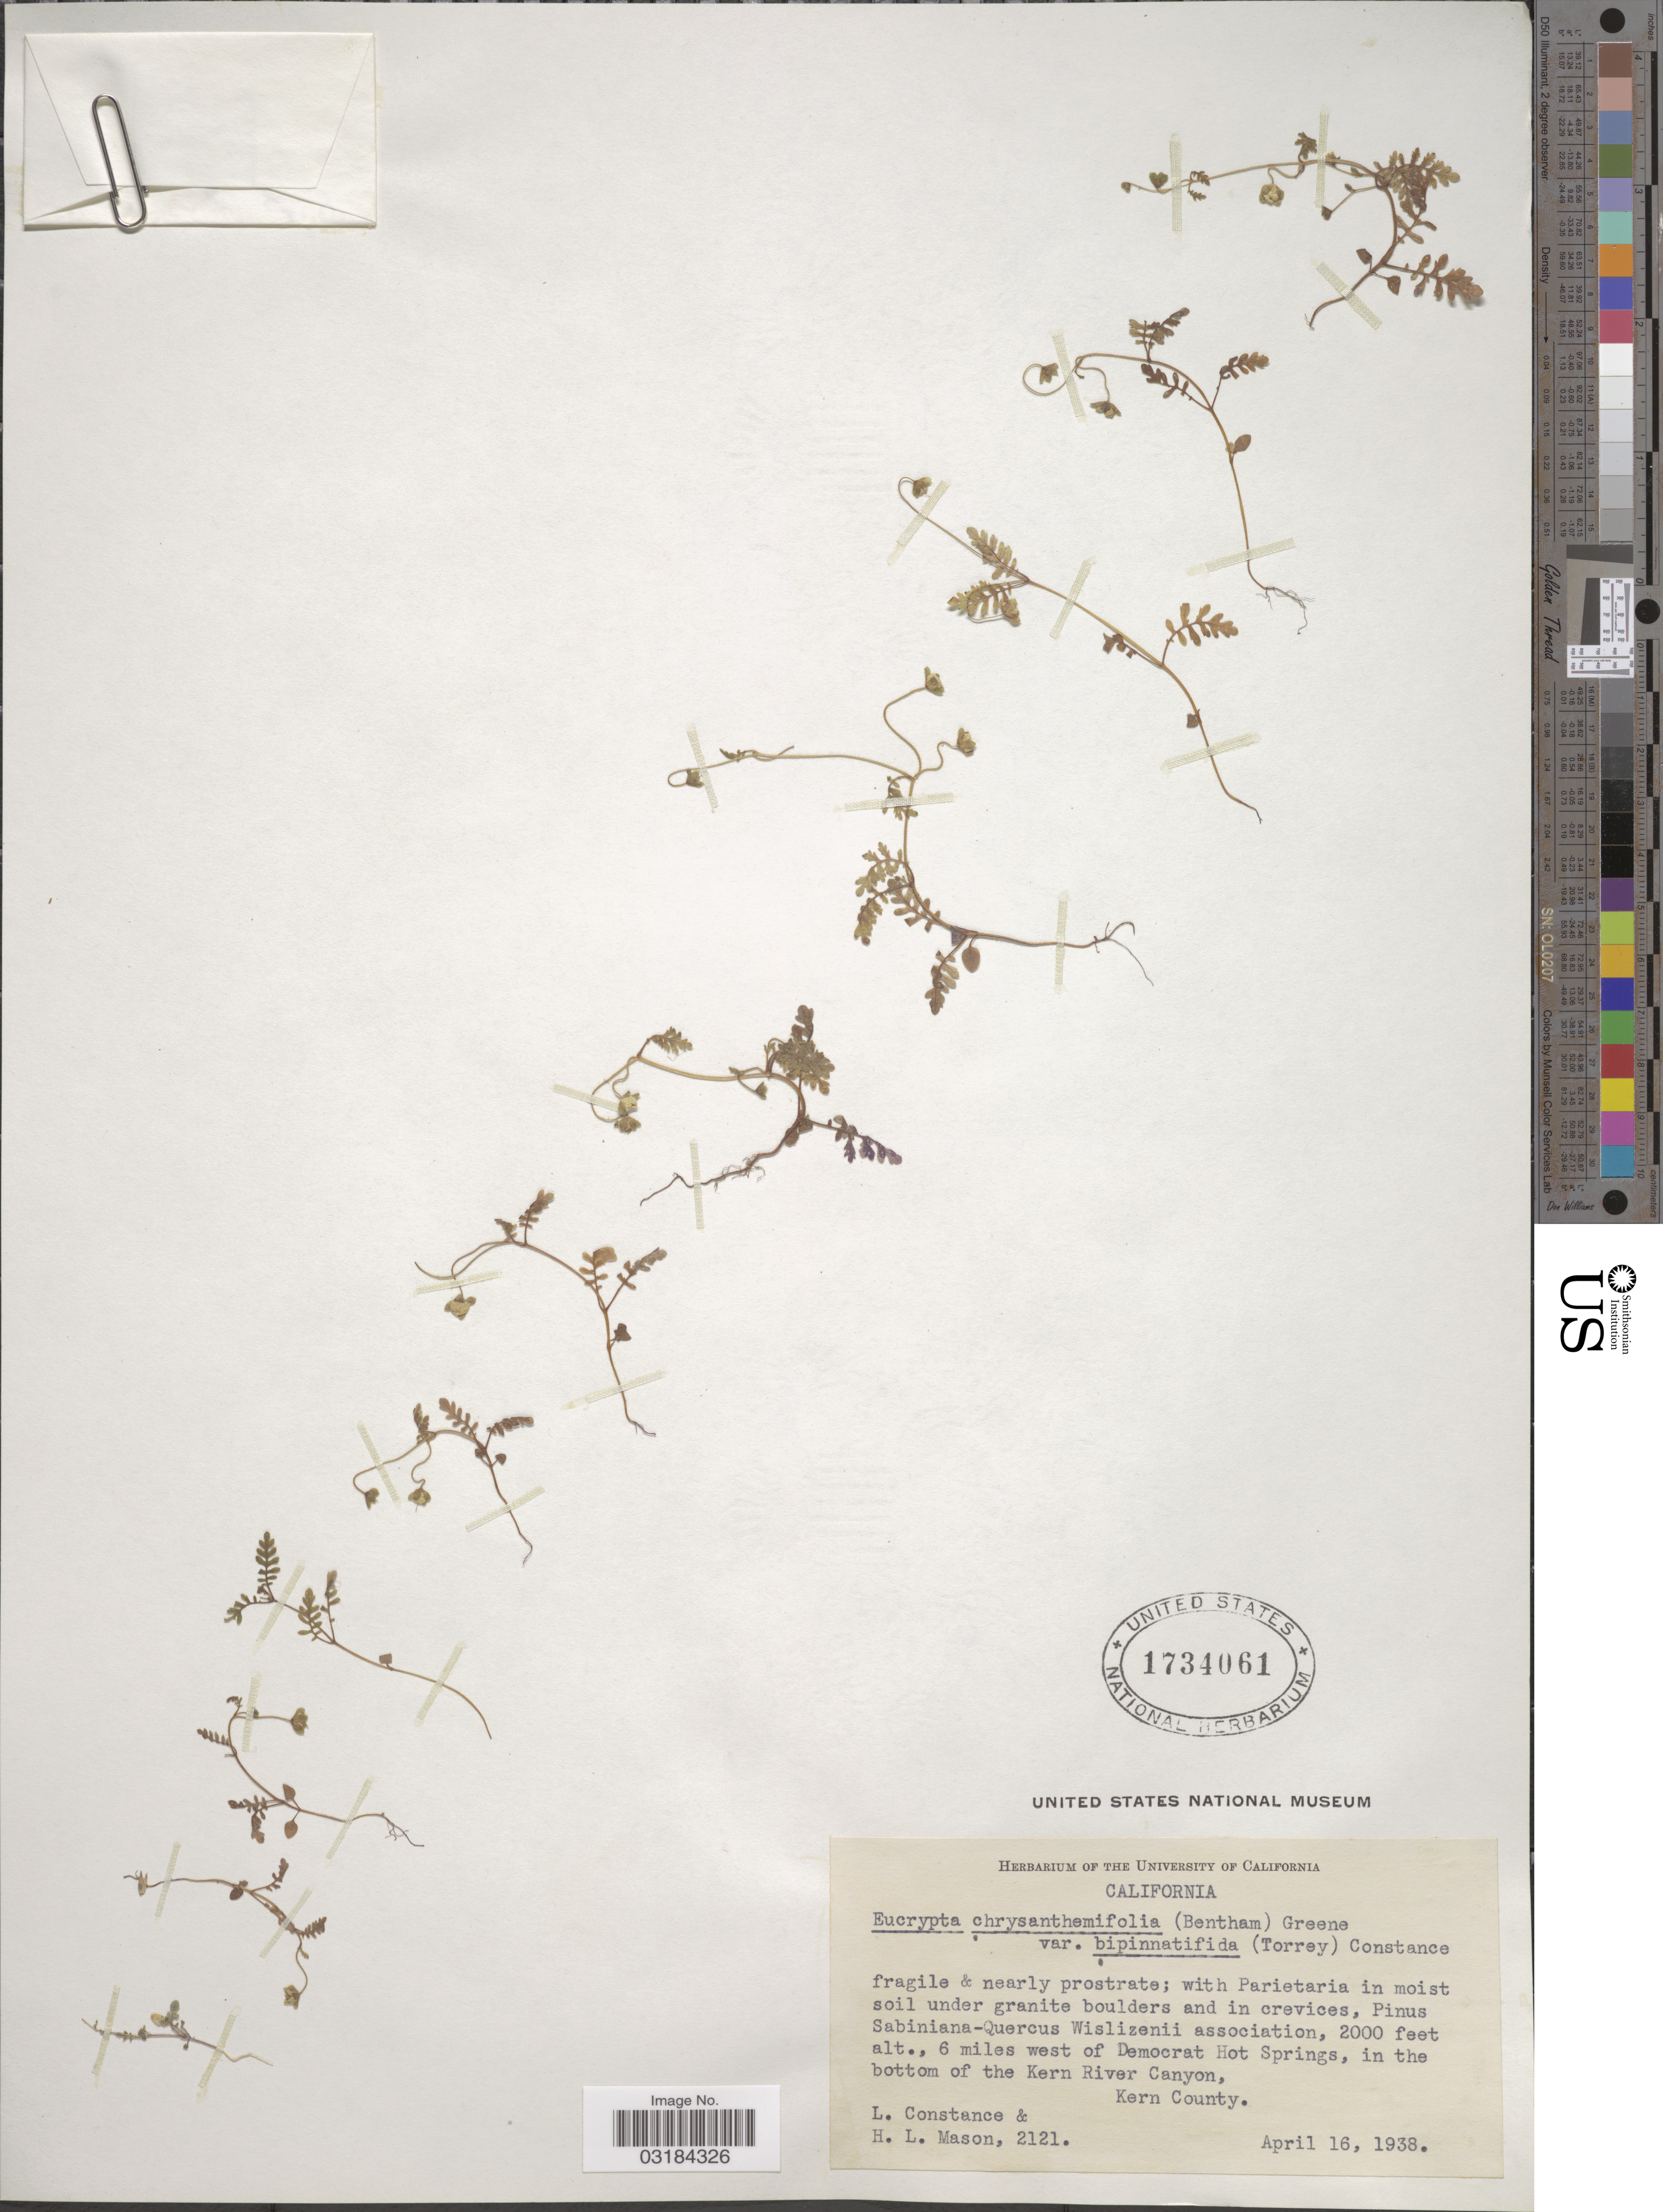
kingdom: Plantae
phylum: Tracheophyta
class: Magnoliopsida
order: Boraginales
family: Hydrophyllaceae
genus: Eucrypta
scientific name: Eucrypta chrysanthemifolia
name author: (Benth.) Greene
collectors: L. Constance & H. L. Mason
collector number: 2121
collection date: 1938-04-16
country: United States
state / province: California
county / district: Kern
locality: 6 miles west of Democrat Hot Springs, in the bottom of the Kern River Canyon, Kern County.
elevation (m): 610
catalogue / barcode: US 1734061